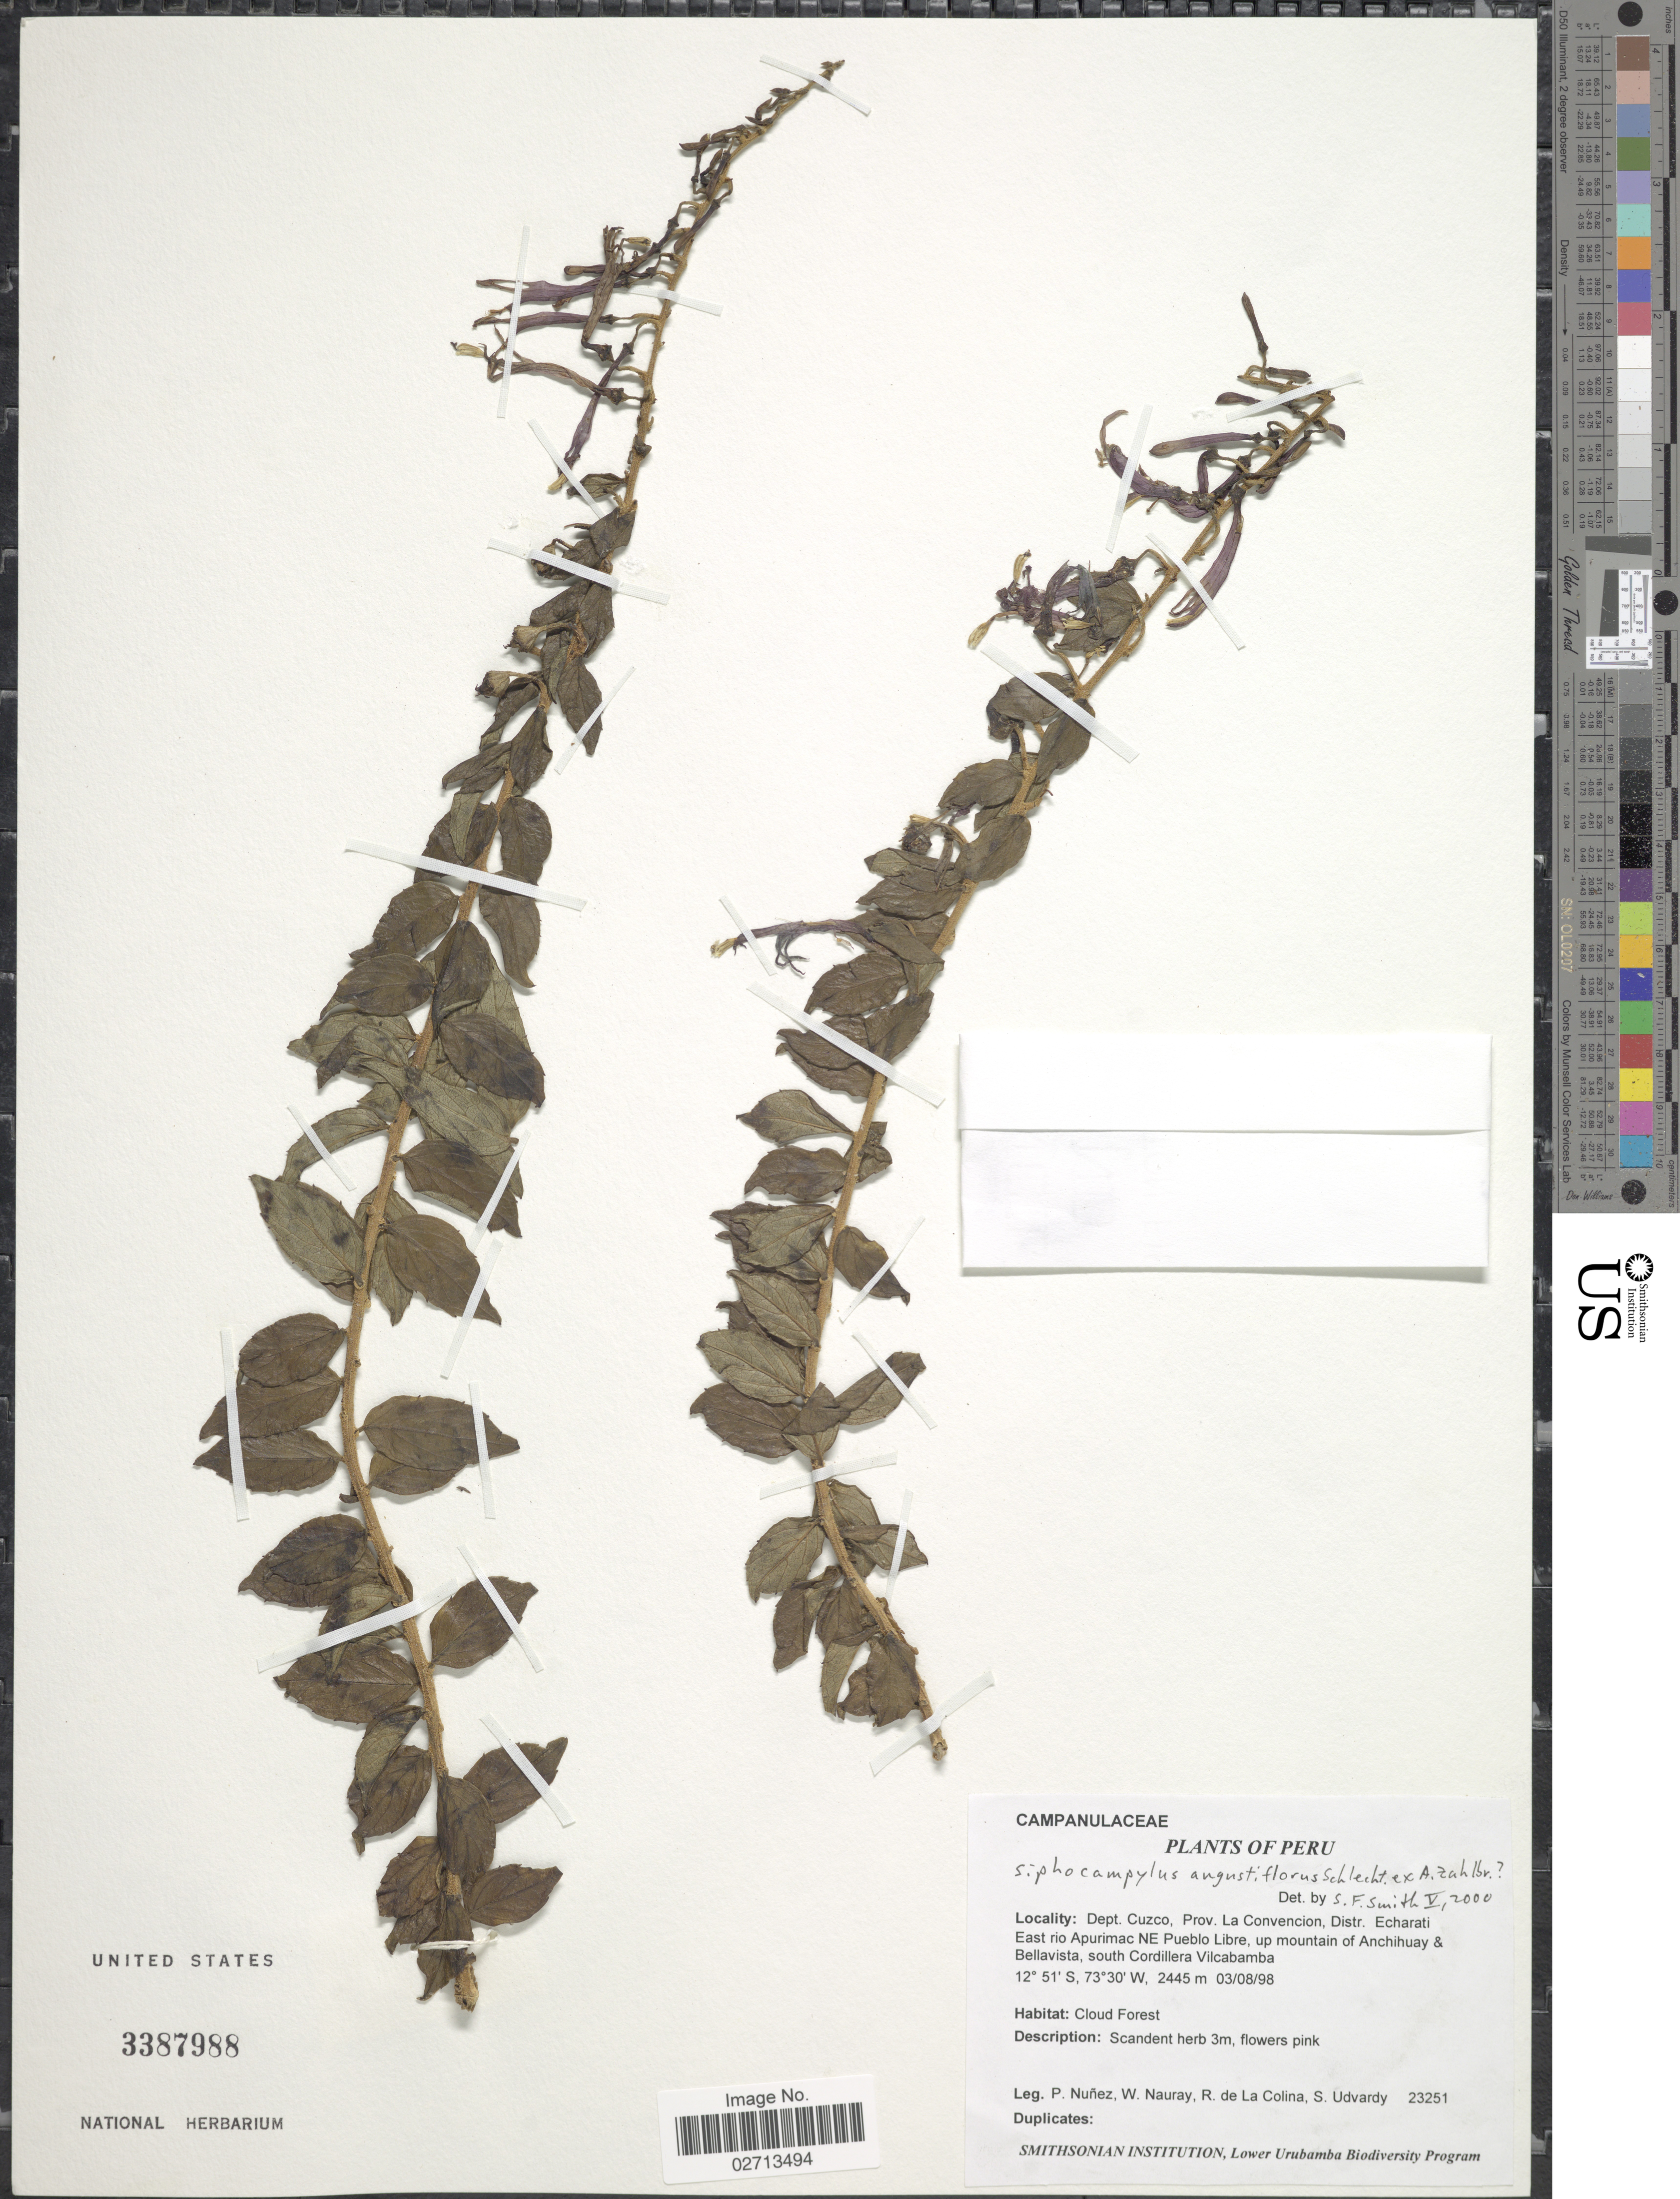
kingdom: Plantae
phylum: Tracheophyta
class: Magnoliopsida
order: Asterales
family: Campanulaceae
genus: Siphocampylus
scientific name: Siphocampylus angustiflorus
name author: Schltdl. ex Zahlbr.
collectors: P. Nuñez V., W. Nauray, R. Colina & S. Udvardy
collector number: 23251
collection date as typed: Transcribed d/m/y: 3/8/98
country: Peru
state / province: Cusco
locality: Prov. La Convencion. Distr. Echarati East rio Apurimac NE Pueblo Libre, up mountain of Anchihuay & Bellavista south Cordillera Vilcabamba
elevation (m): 2445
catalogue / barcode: US 3387988